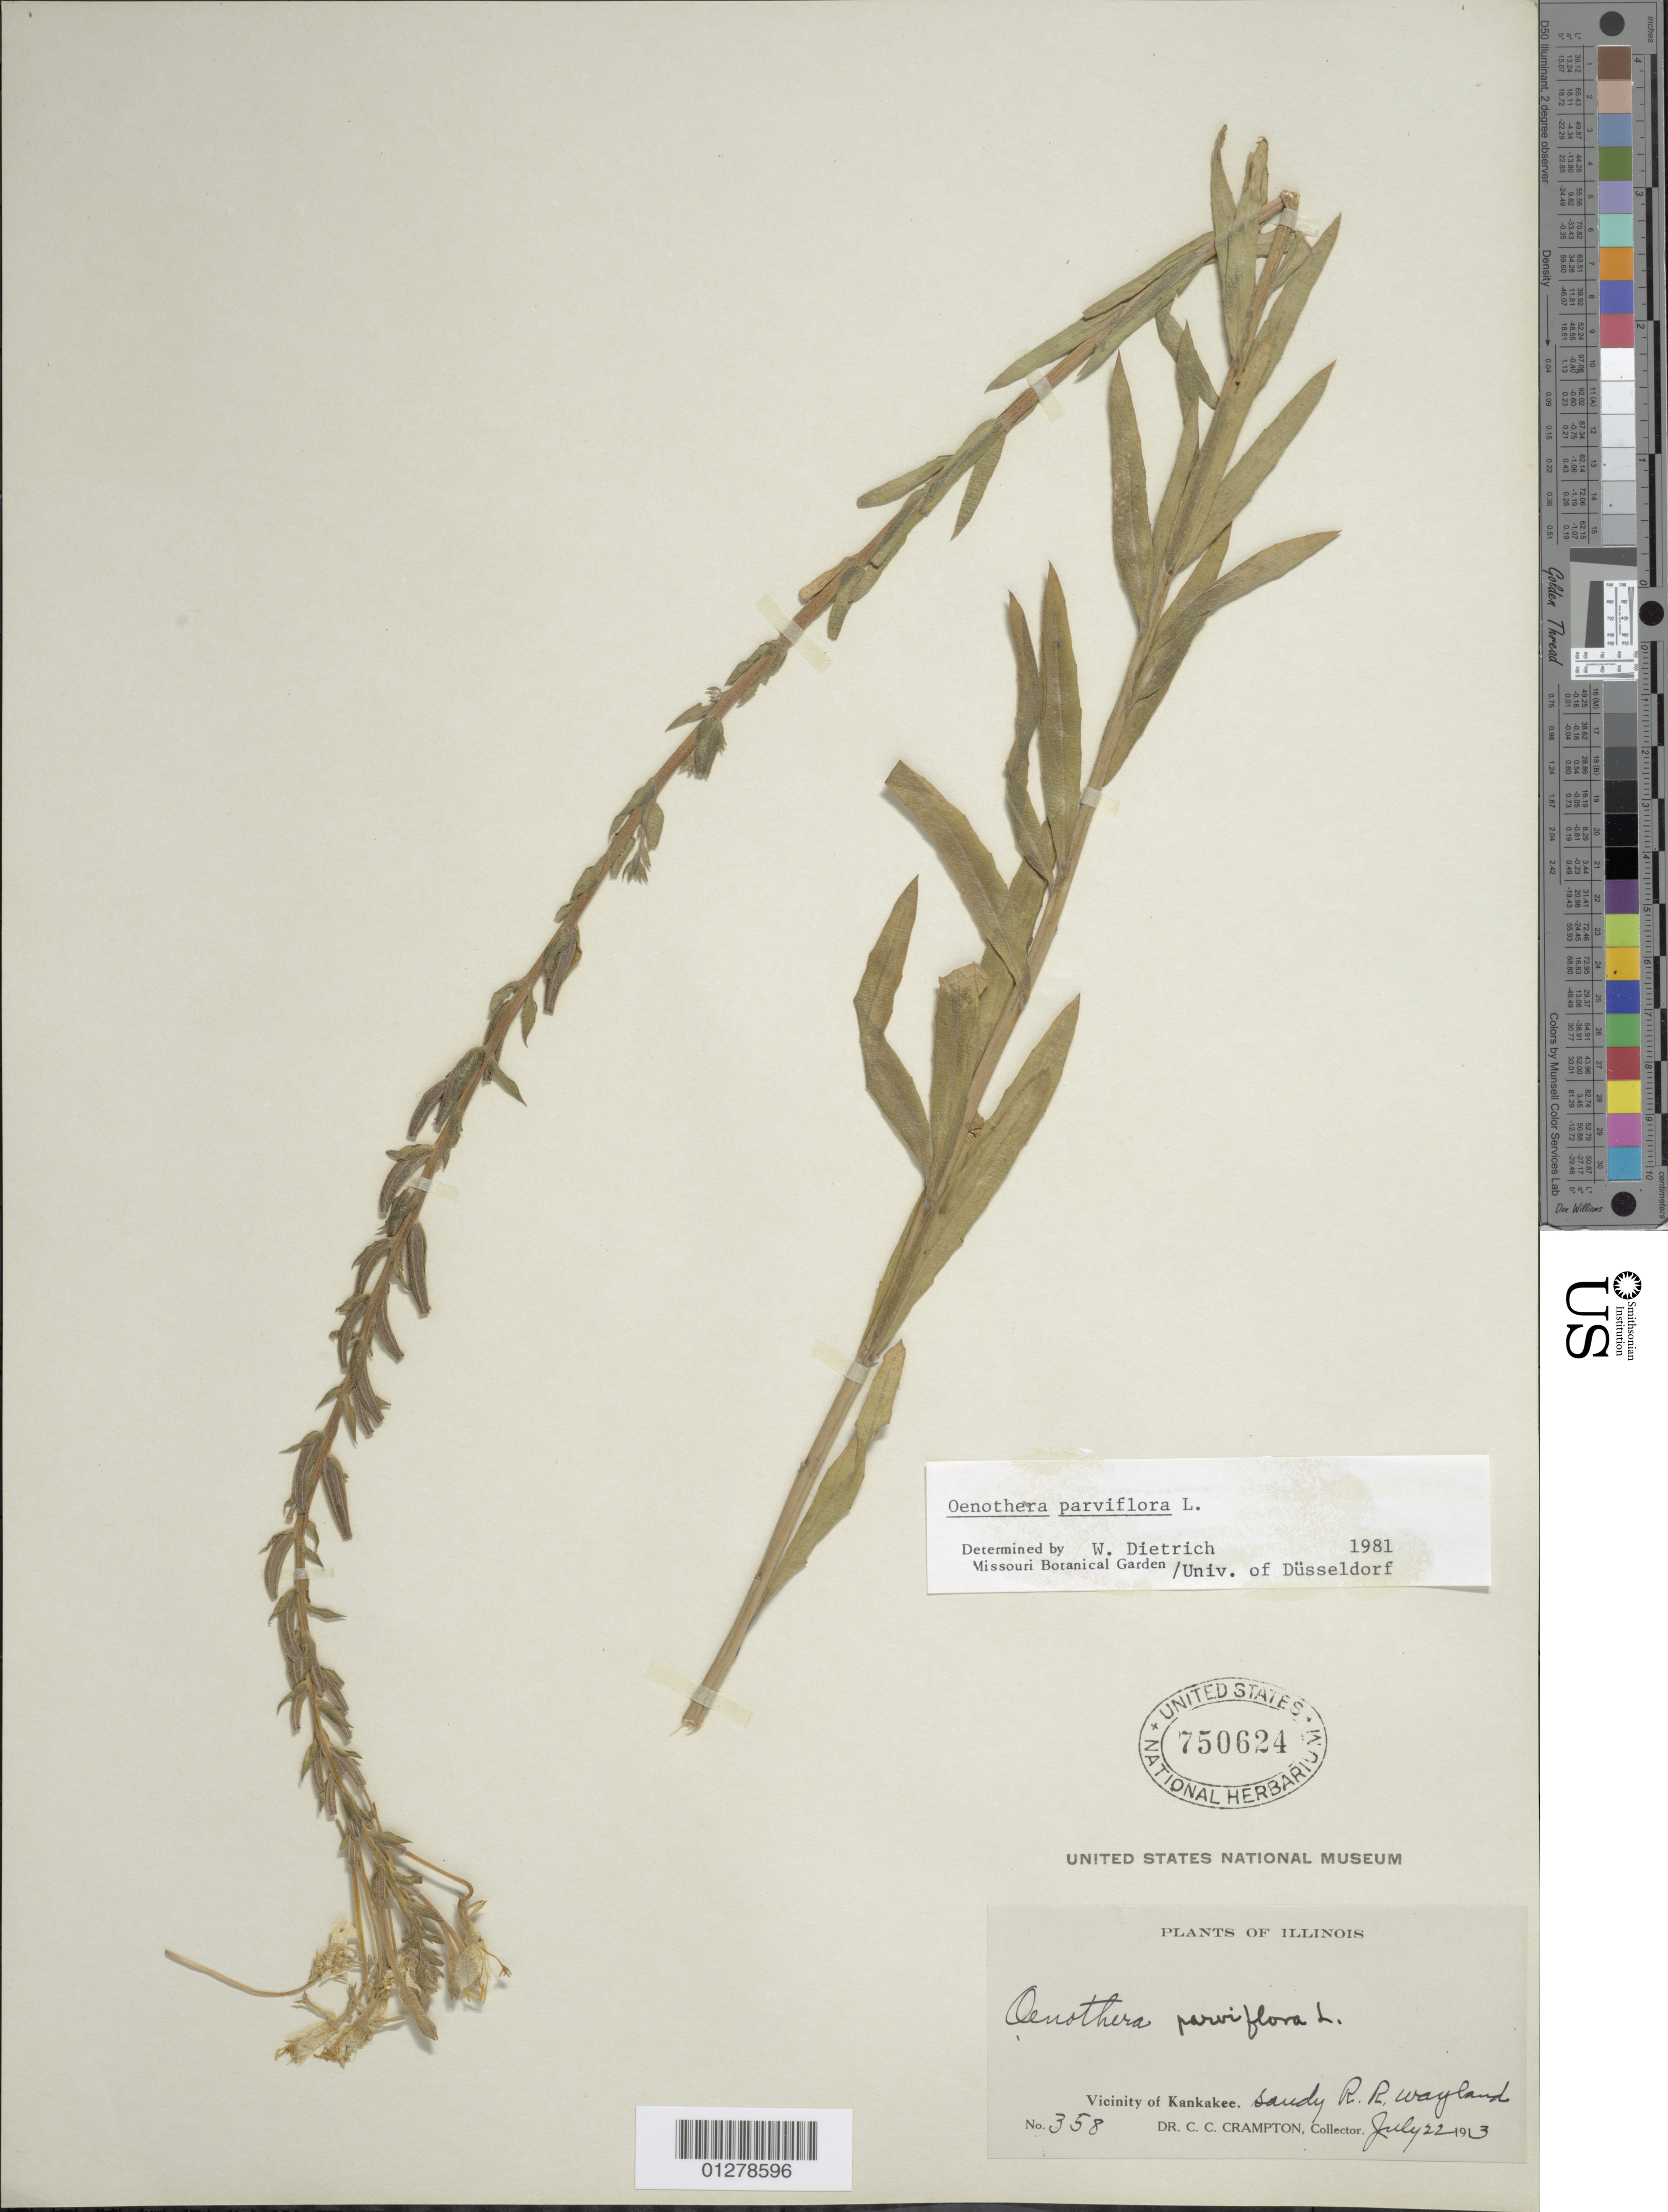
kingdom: Plantae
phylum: Tracheophyta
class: Magnoliopsida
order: Myrtales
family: Onagraceae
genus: Oenothera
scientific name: Oenothera parviflora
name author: L.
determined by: Munz, Philip A.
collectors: C. Crampton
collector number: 358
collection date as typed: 22 Jul 1913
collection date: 1913-07-22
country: United States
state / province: Illinois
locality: Vicinity of Kankakee.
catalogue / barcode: US 750624